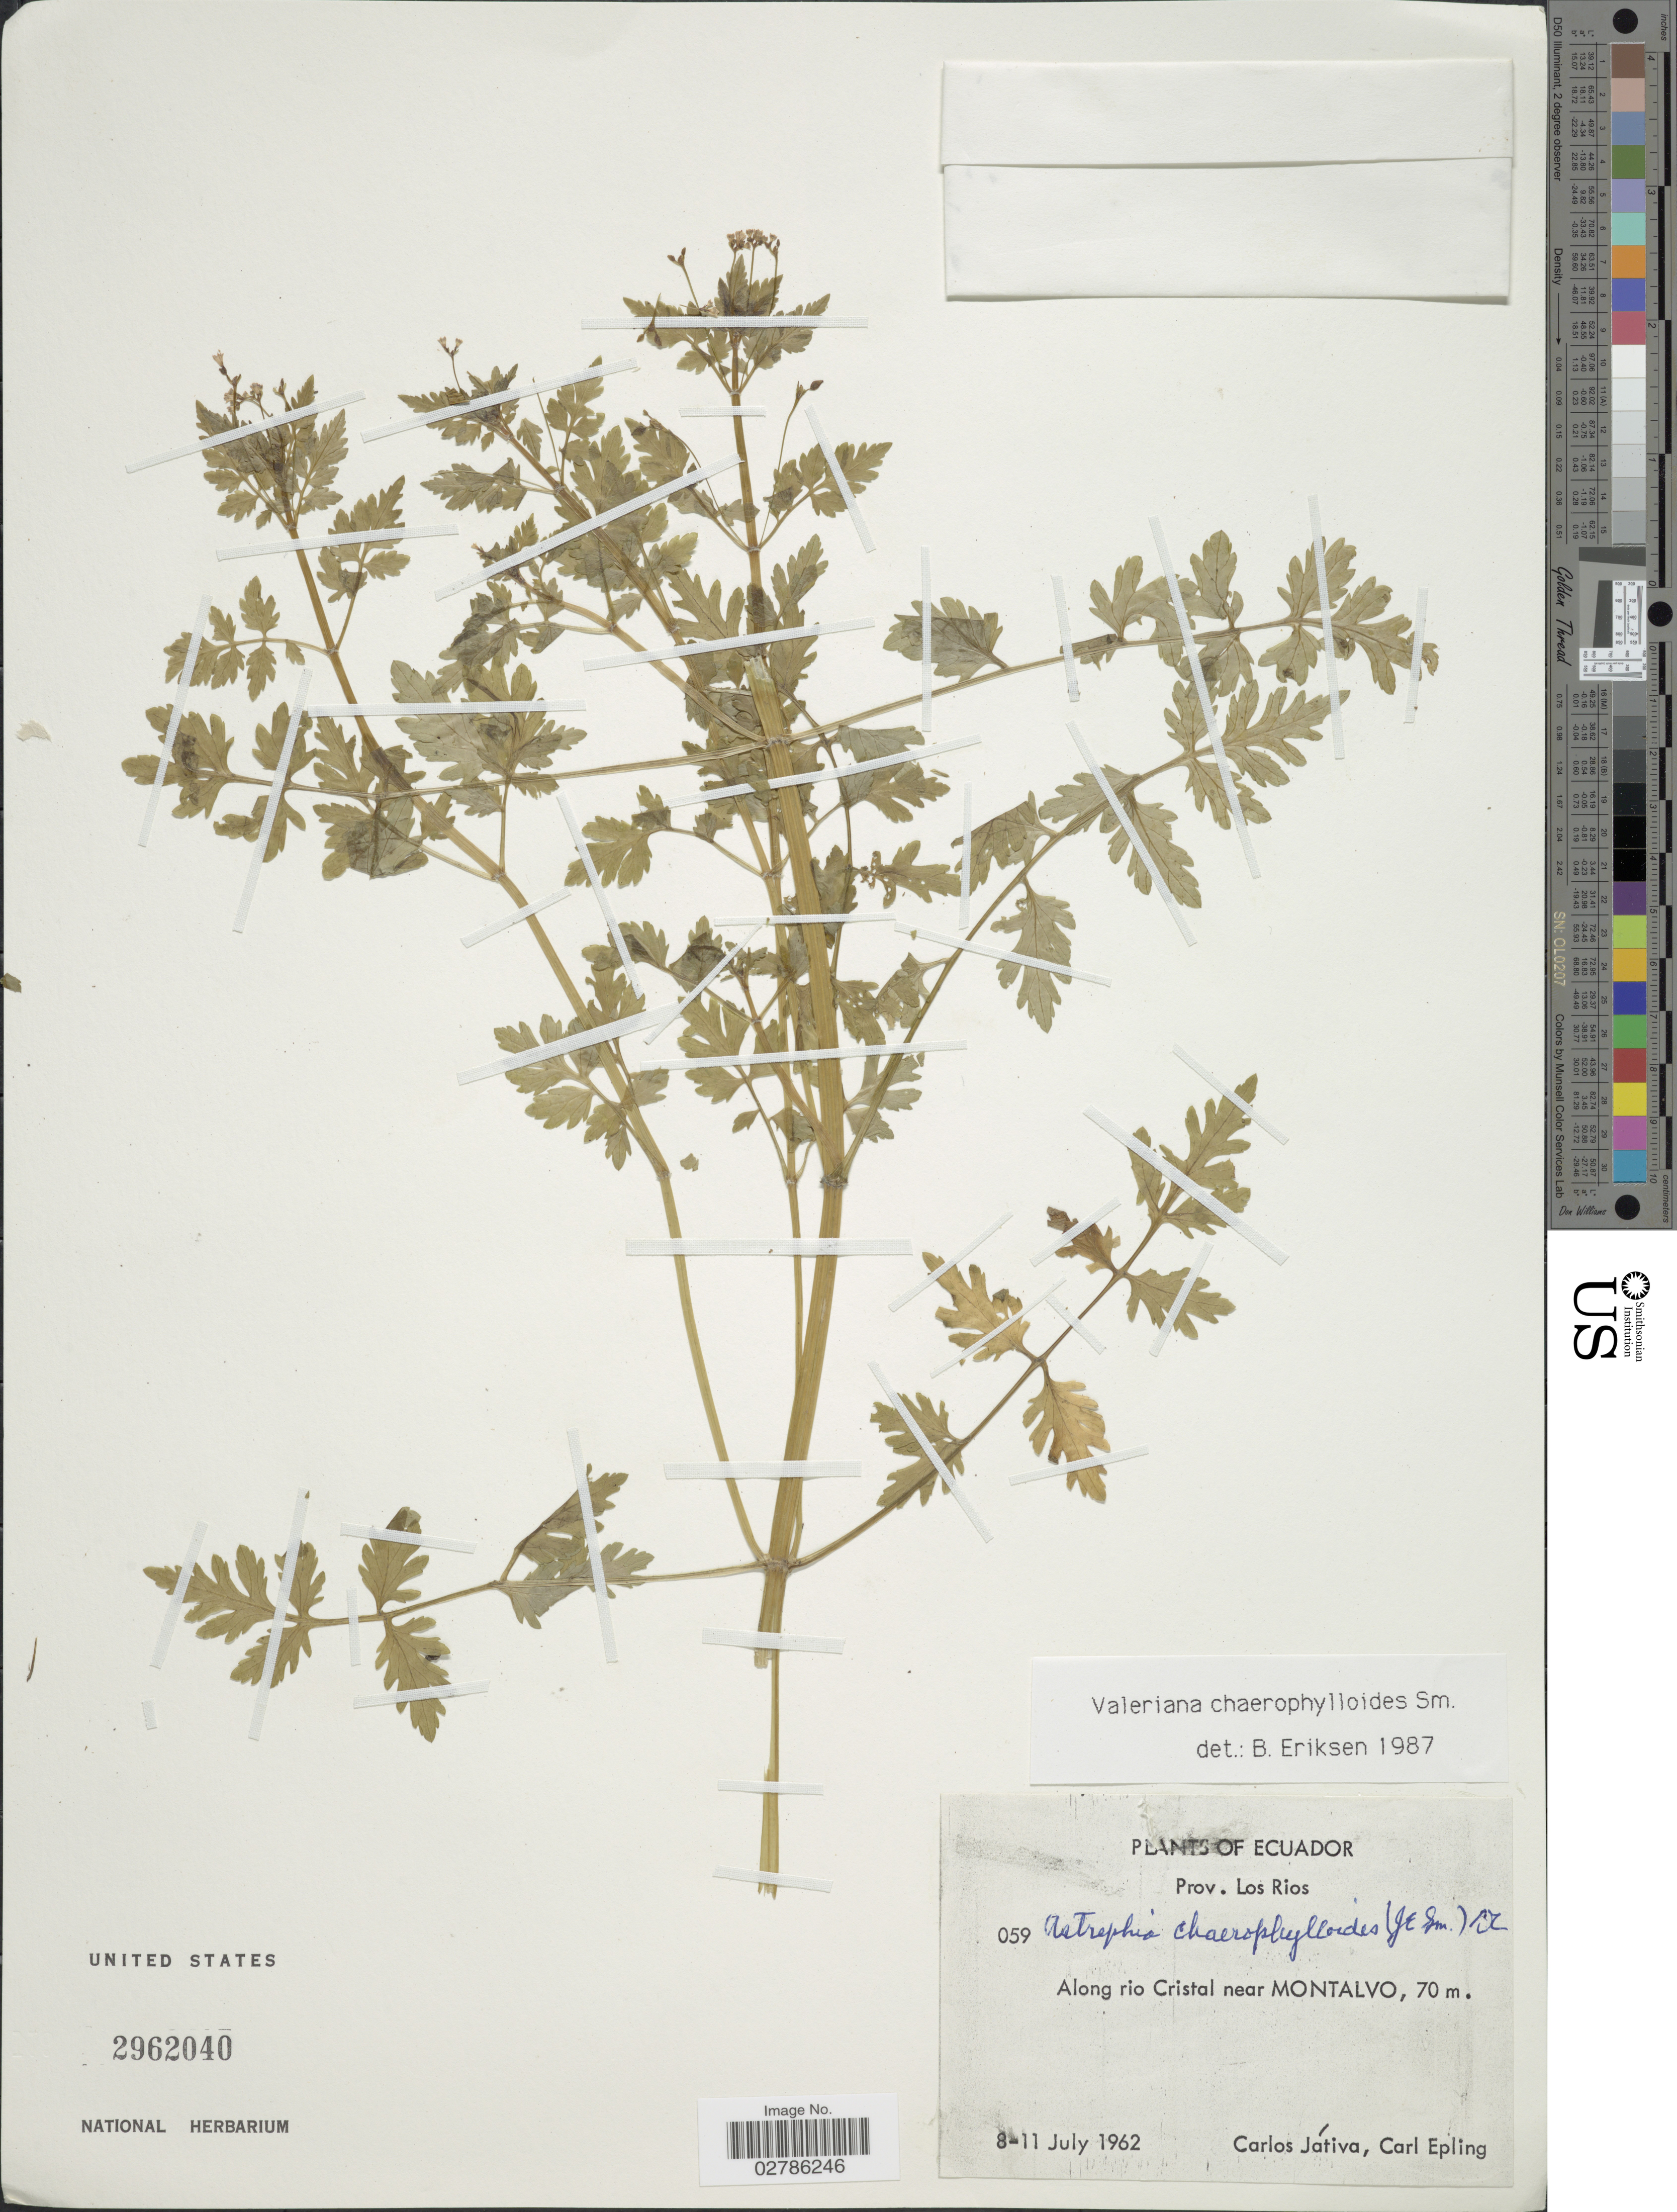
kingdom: Plantae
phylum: Tracheophyta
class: Magnoliopsida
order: Dipsacales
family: Caprifoliaceae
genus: Astrephia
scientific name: Astrephia chaerophylloides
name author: (Sm.) DC.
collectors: C. D. Játiva & C. C. Epling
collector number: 059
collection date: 1962-07-08/1962-07-11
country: Ecuador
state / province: Los Ríos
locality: Along rio Cristal near Montalvo.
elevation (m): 70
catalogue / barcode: US 2962040